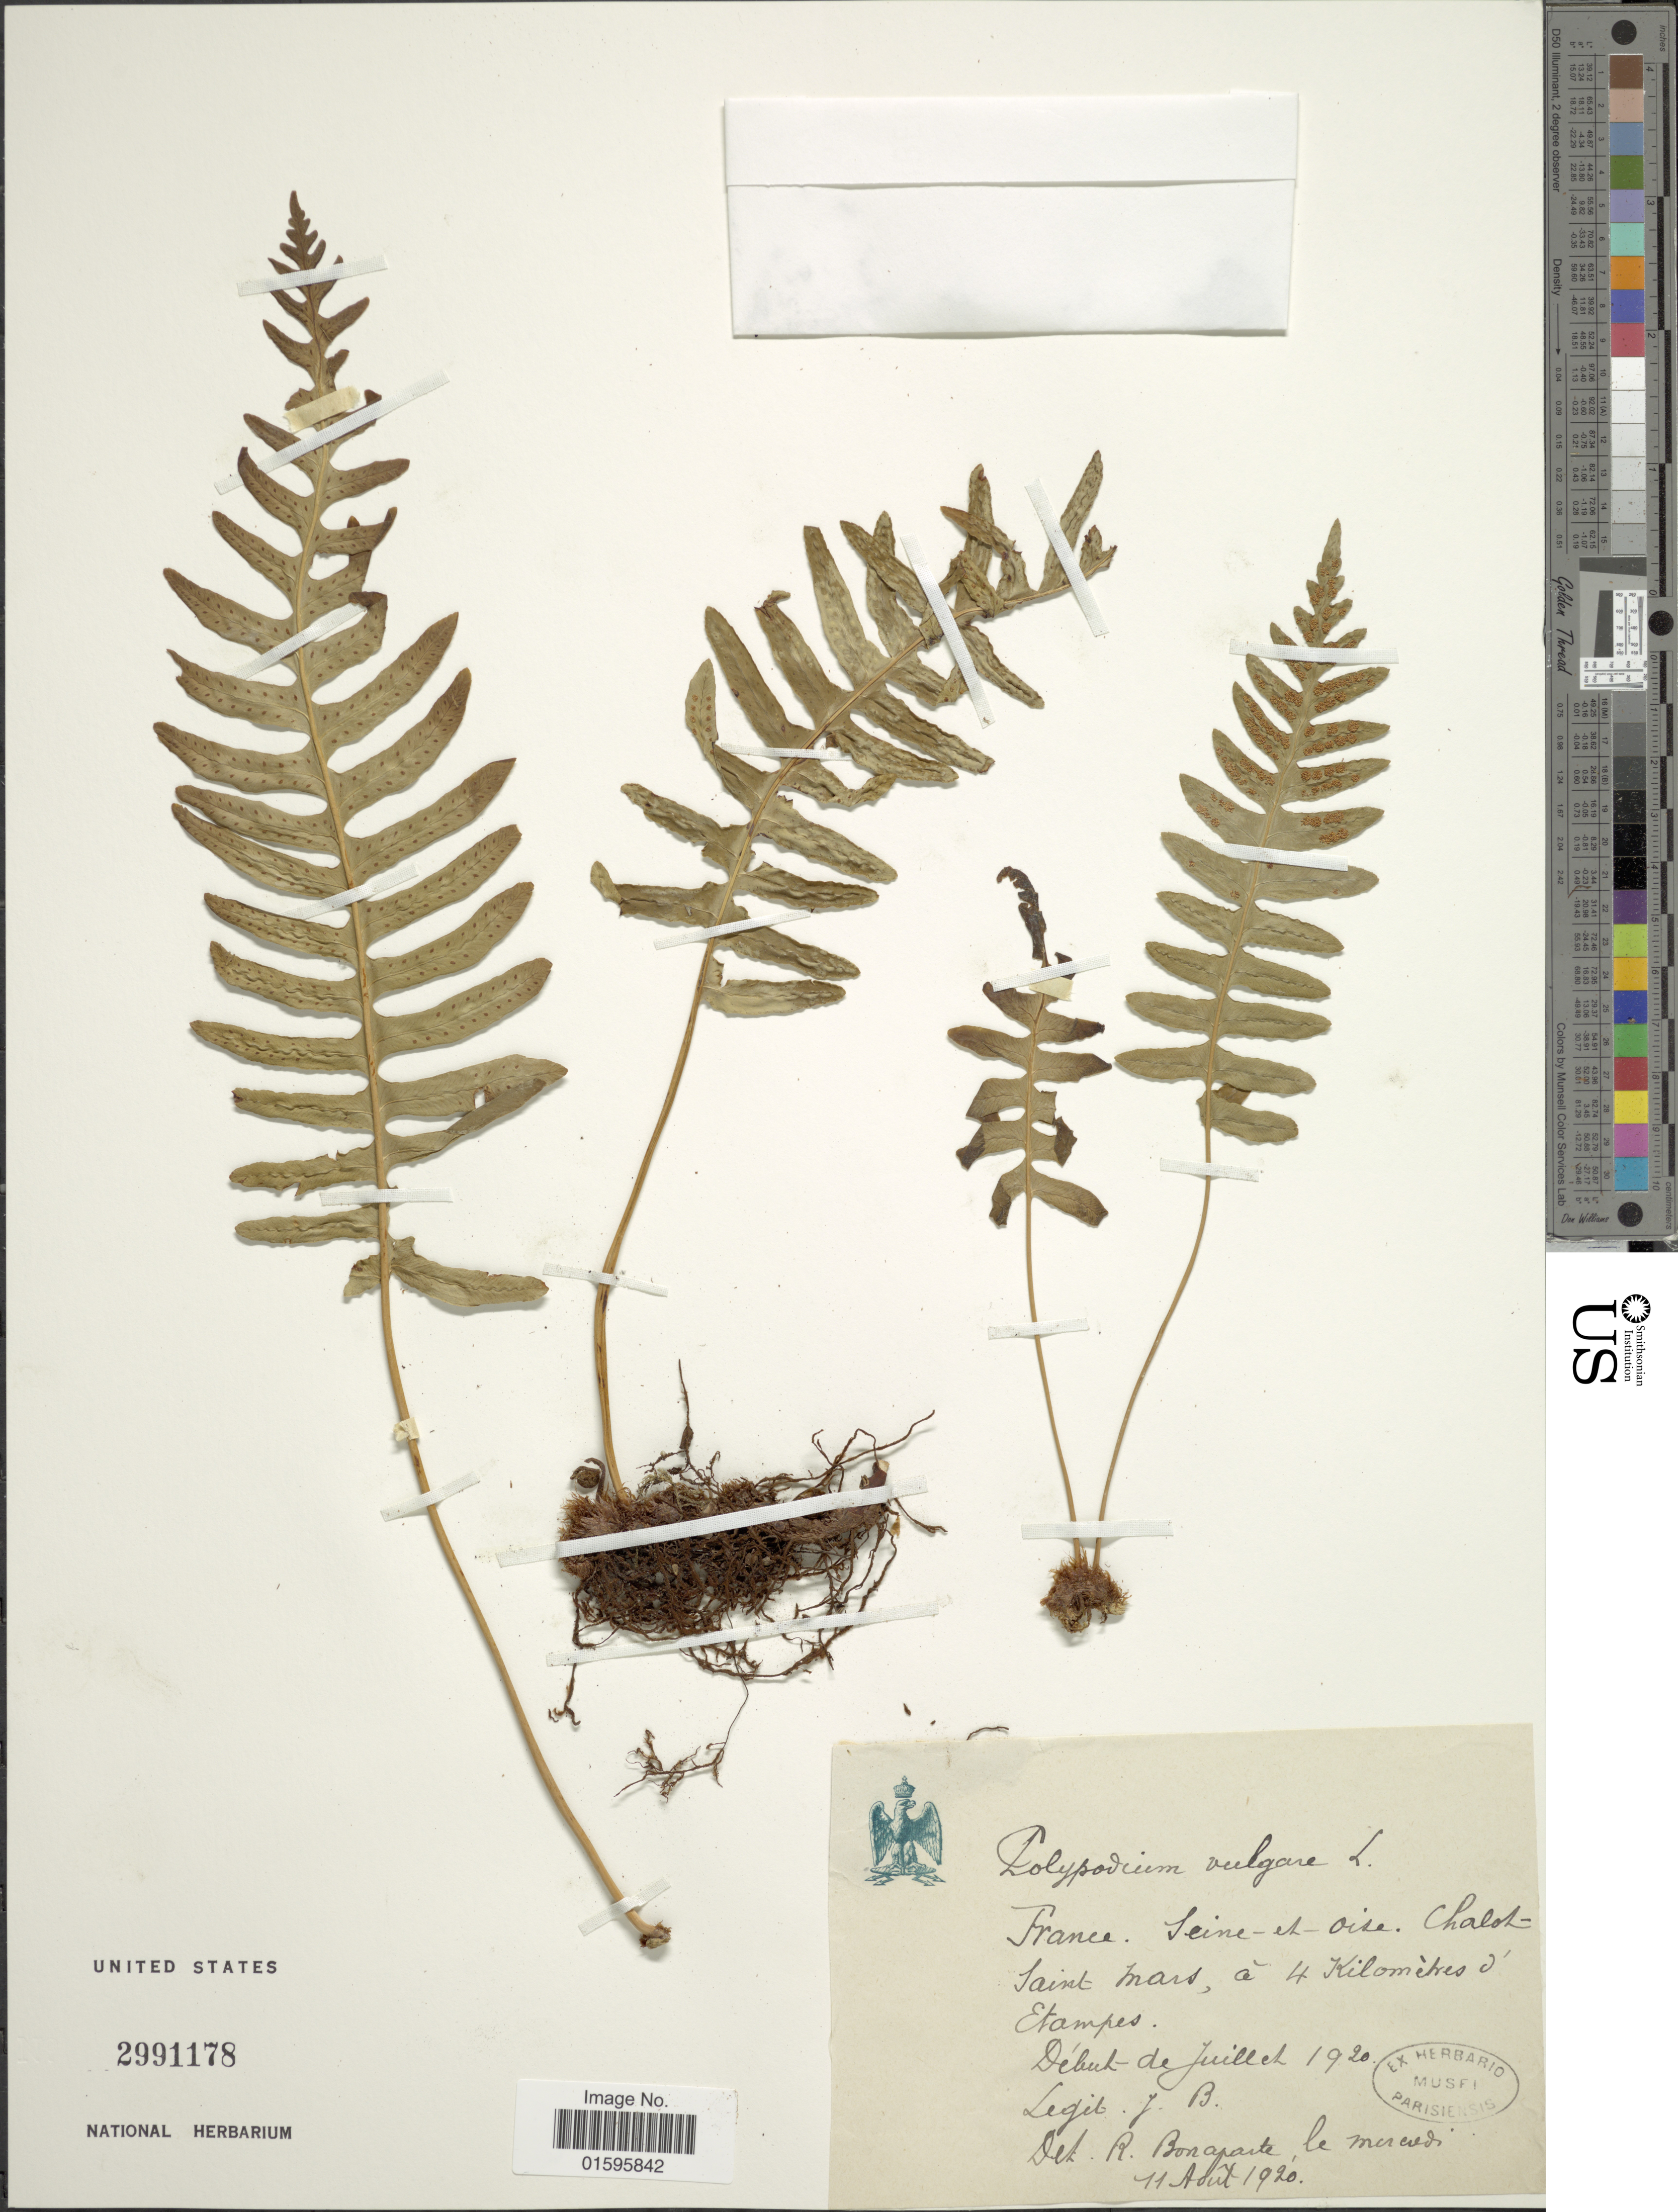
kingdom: Plantae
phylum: Tracheophyta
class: Polypodiopsida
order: Polypodiales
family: Polypodiaceae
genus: Polypodium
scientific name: Polypodium vulgare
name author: L.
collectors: J. B.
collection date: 1920-07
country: France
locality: Seine-et-Oise, Chalot Saint mars, a 4 kilometres d'Etampes [interpreted]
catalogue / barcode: US 2991178